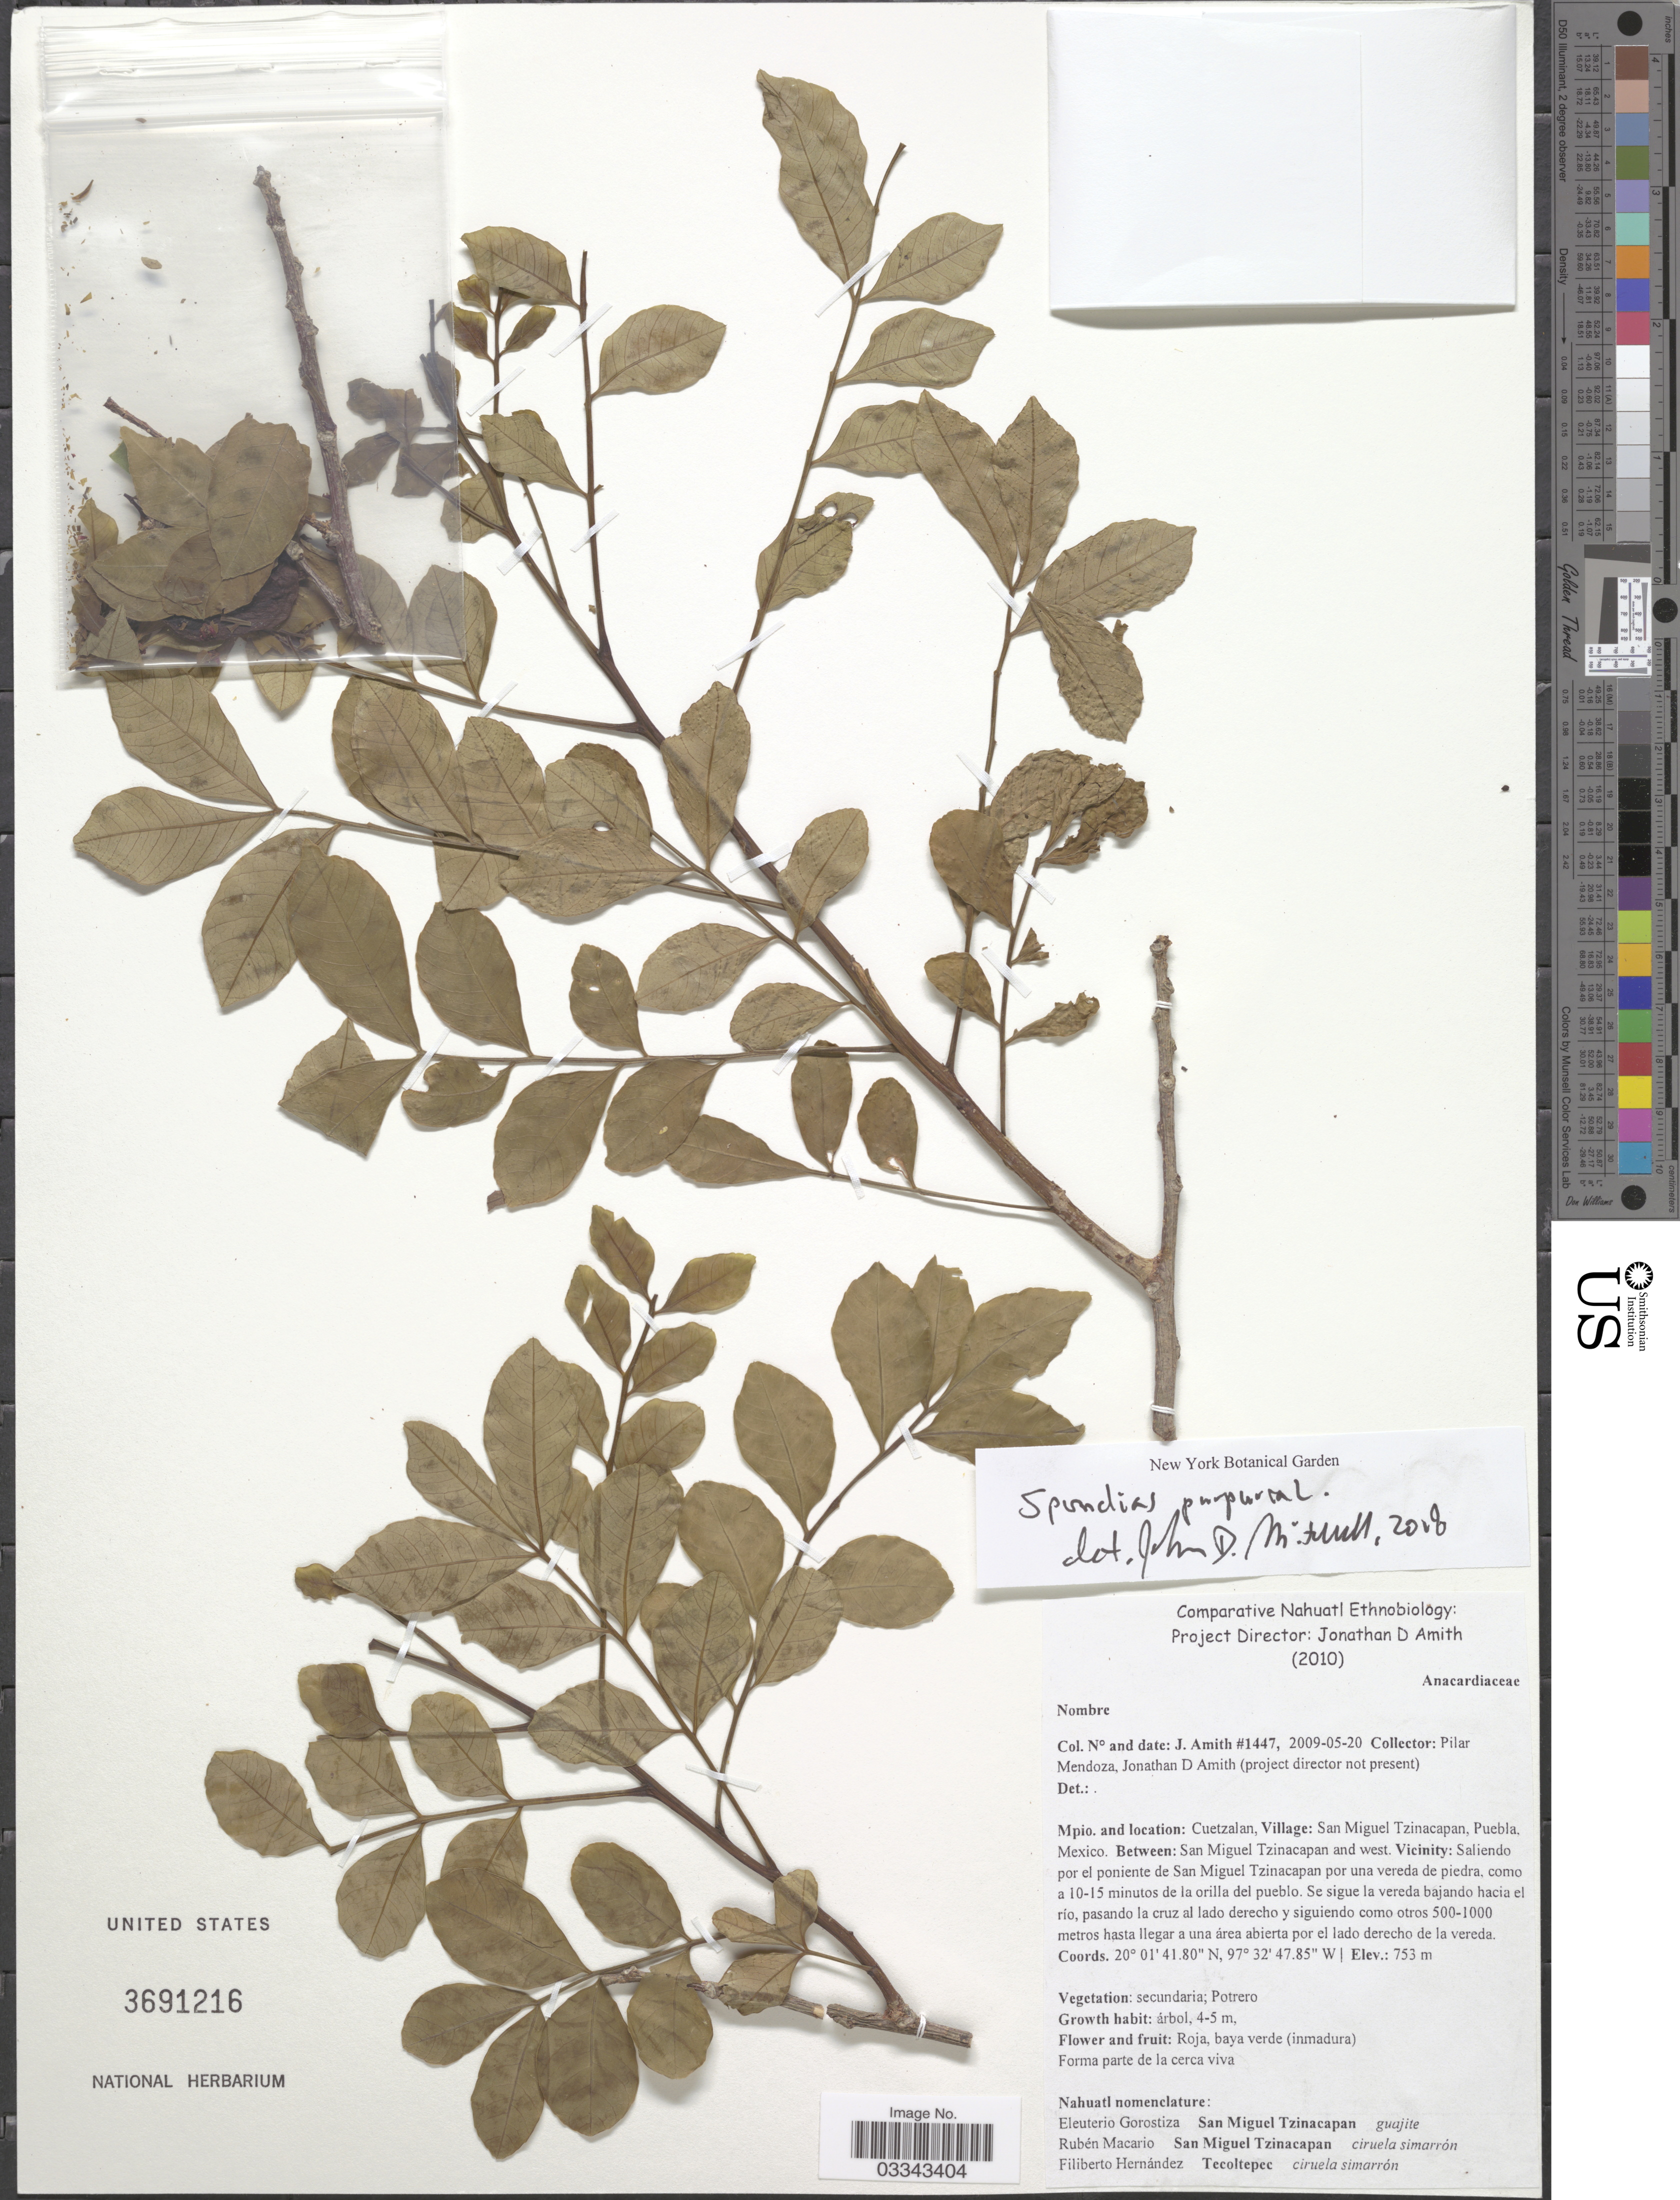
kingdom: Plantae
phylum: Tracheophyta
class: Magnoliopsida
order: Sapindales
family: Anacardiaceae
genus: Spondias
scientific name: Spondias sp.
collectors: P. Mendoza & J. D. Amith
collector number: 1447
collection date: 2009-05-20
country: Mexico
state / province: Puebla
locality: Mpio.: Cuetzalan, Village: San Miguel Tzinacapan. Between; San Miguel Tzinacapan and west. Vicinity: Saliendo por el poniente de San Miguel Tzinacapan por una vereda de piedra, como a 10-15 minutos de la orilla del pueblo.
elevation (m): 753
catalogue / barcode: US 3691216